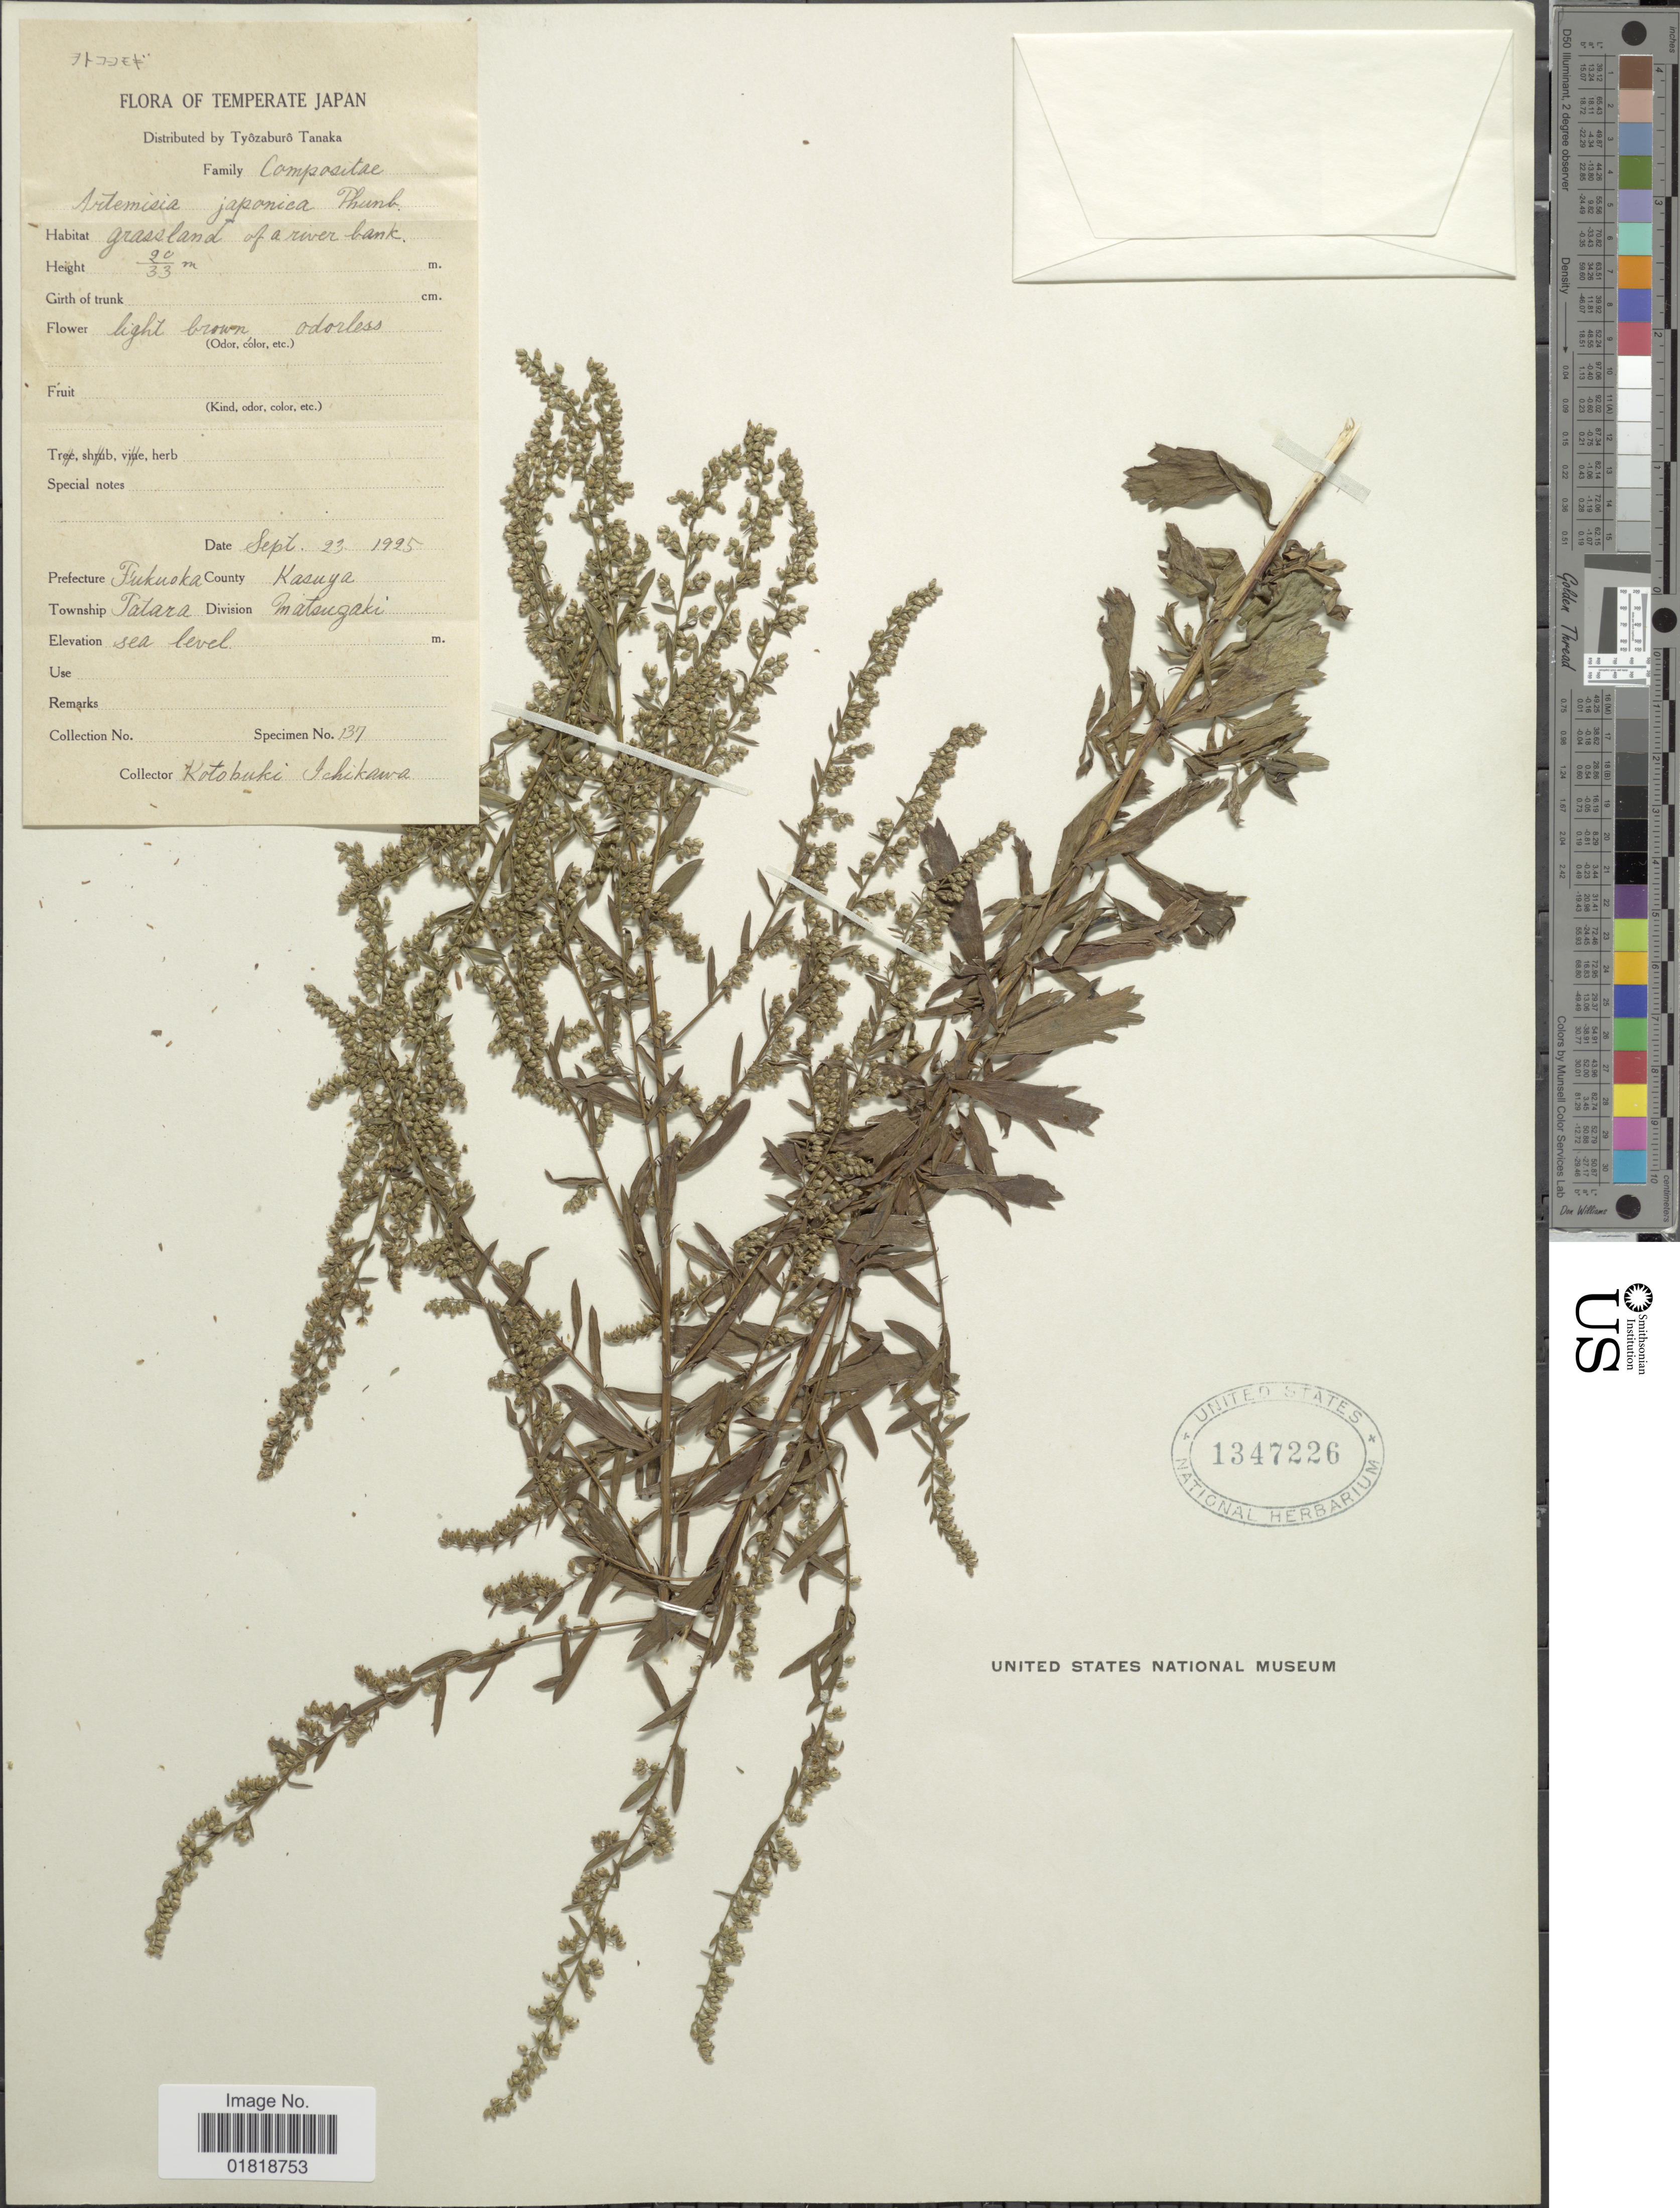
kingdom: Plantae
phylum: Tracheophyta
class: Magnoliopsida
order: Asterales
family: Asteraceae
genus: Artemisia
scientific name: Artemisia japonica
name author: Thunb.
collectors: K. Ichikawa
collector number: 137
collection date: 1925-09-23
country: Japan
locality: Prefecture Tukuoka, County Kasuya, Tatara, Division Matsuzaki, Temperate Japan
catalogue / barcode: US 1347226